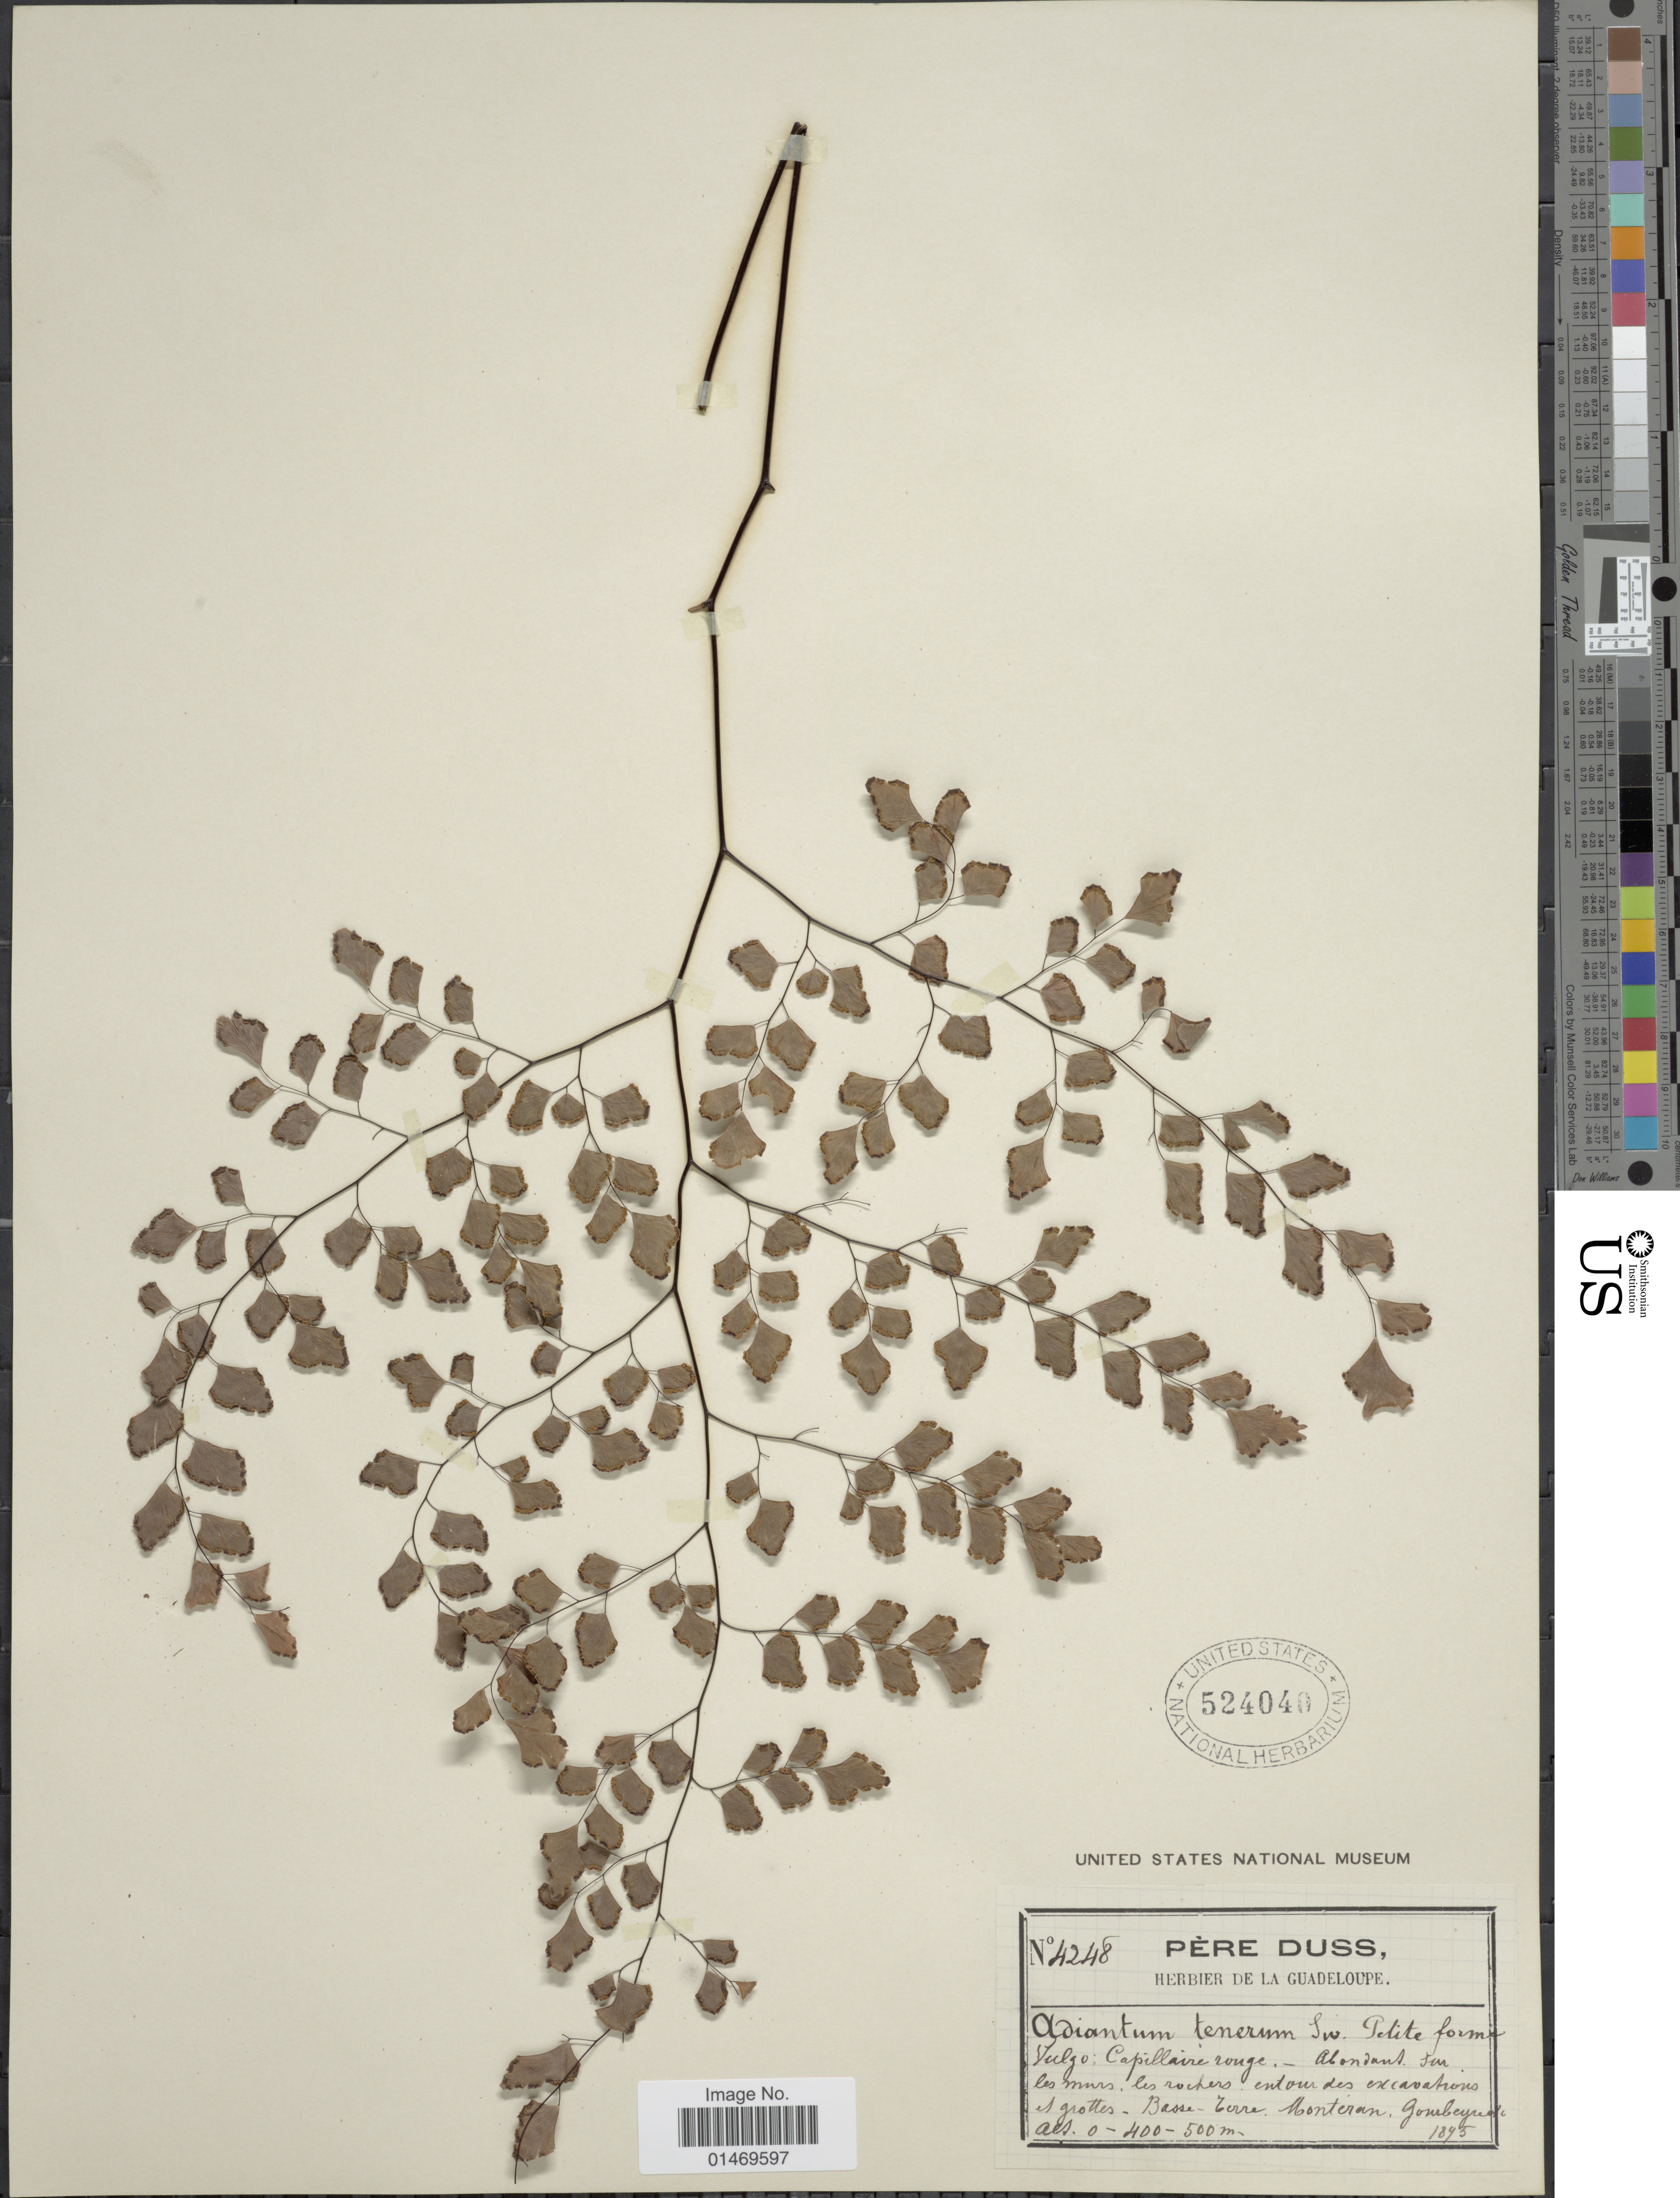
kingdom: Plantae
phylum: Tracheophyta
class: Polypodiopsida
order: Polypodiales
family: Pteridaceae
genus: Adiantum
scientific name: Adiantum tenerum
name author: Sw.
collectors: Père Duss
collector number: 4248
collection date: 1895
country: Guadeloupe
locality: Abondant. Sur les murs, les rochers entour des excavations el grottes. Basse-Terre, Montéran, Gourbeyre etc.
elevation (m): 400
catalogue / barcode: US 524040